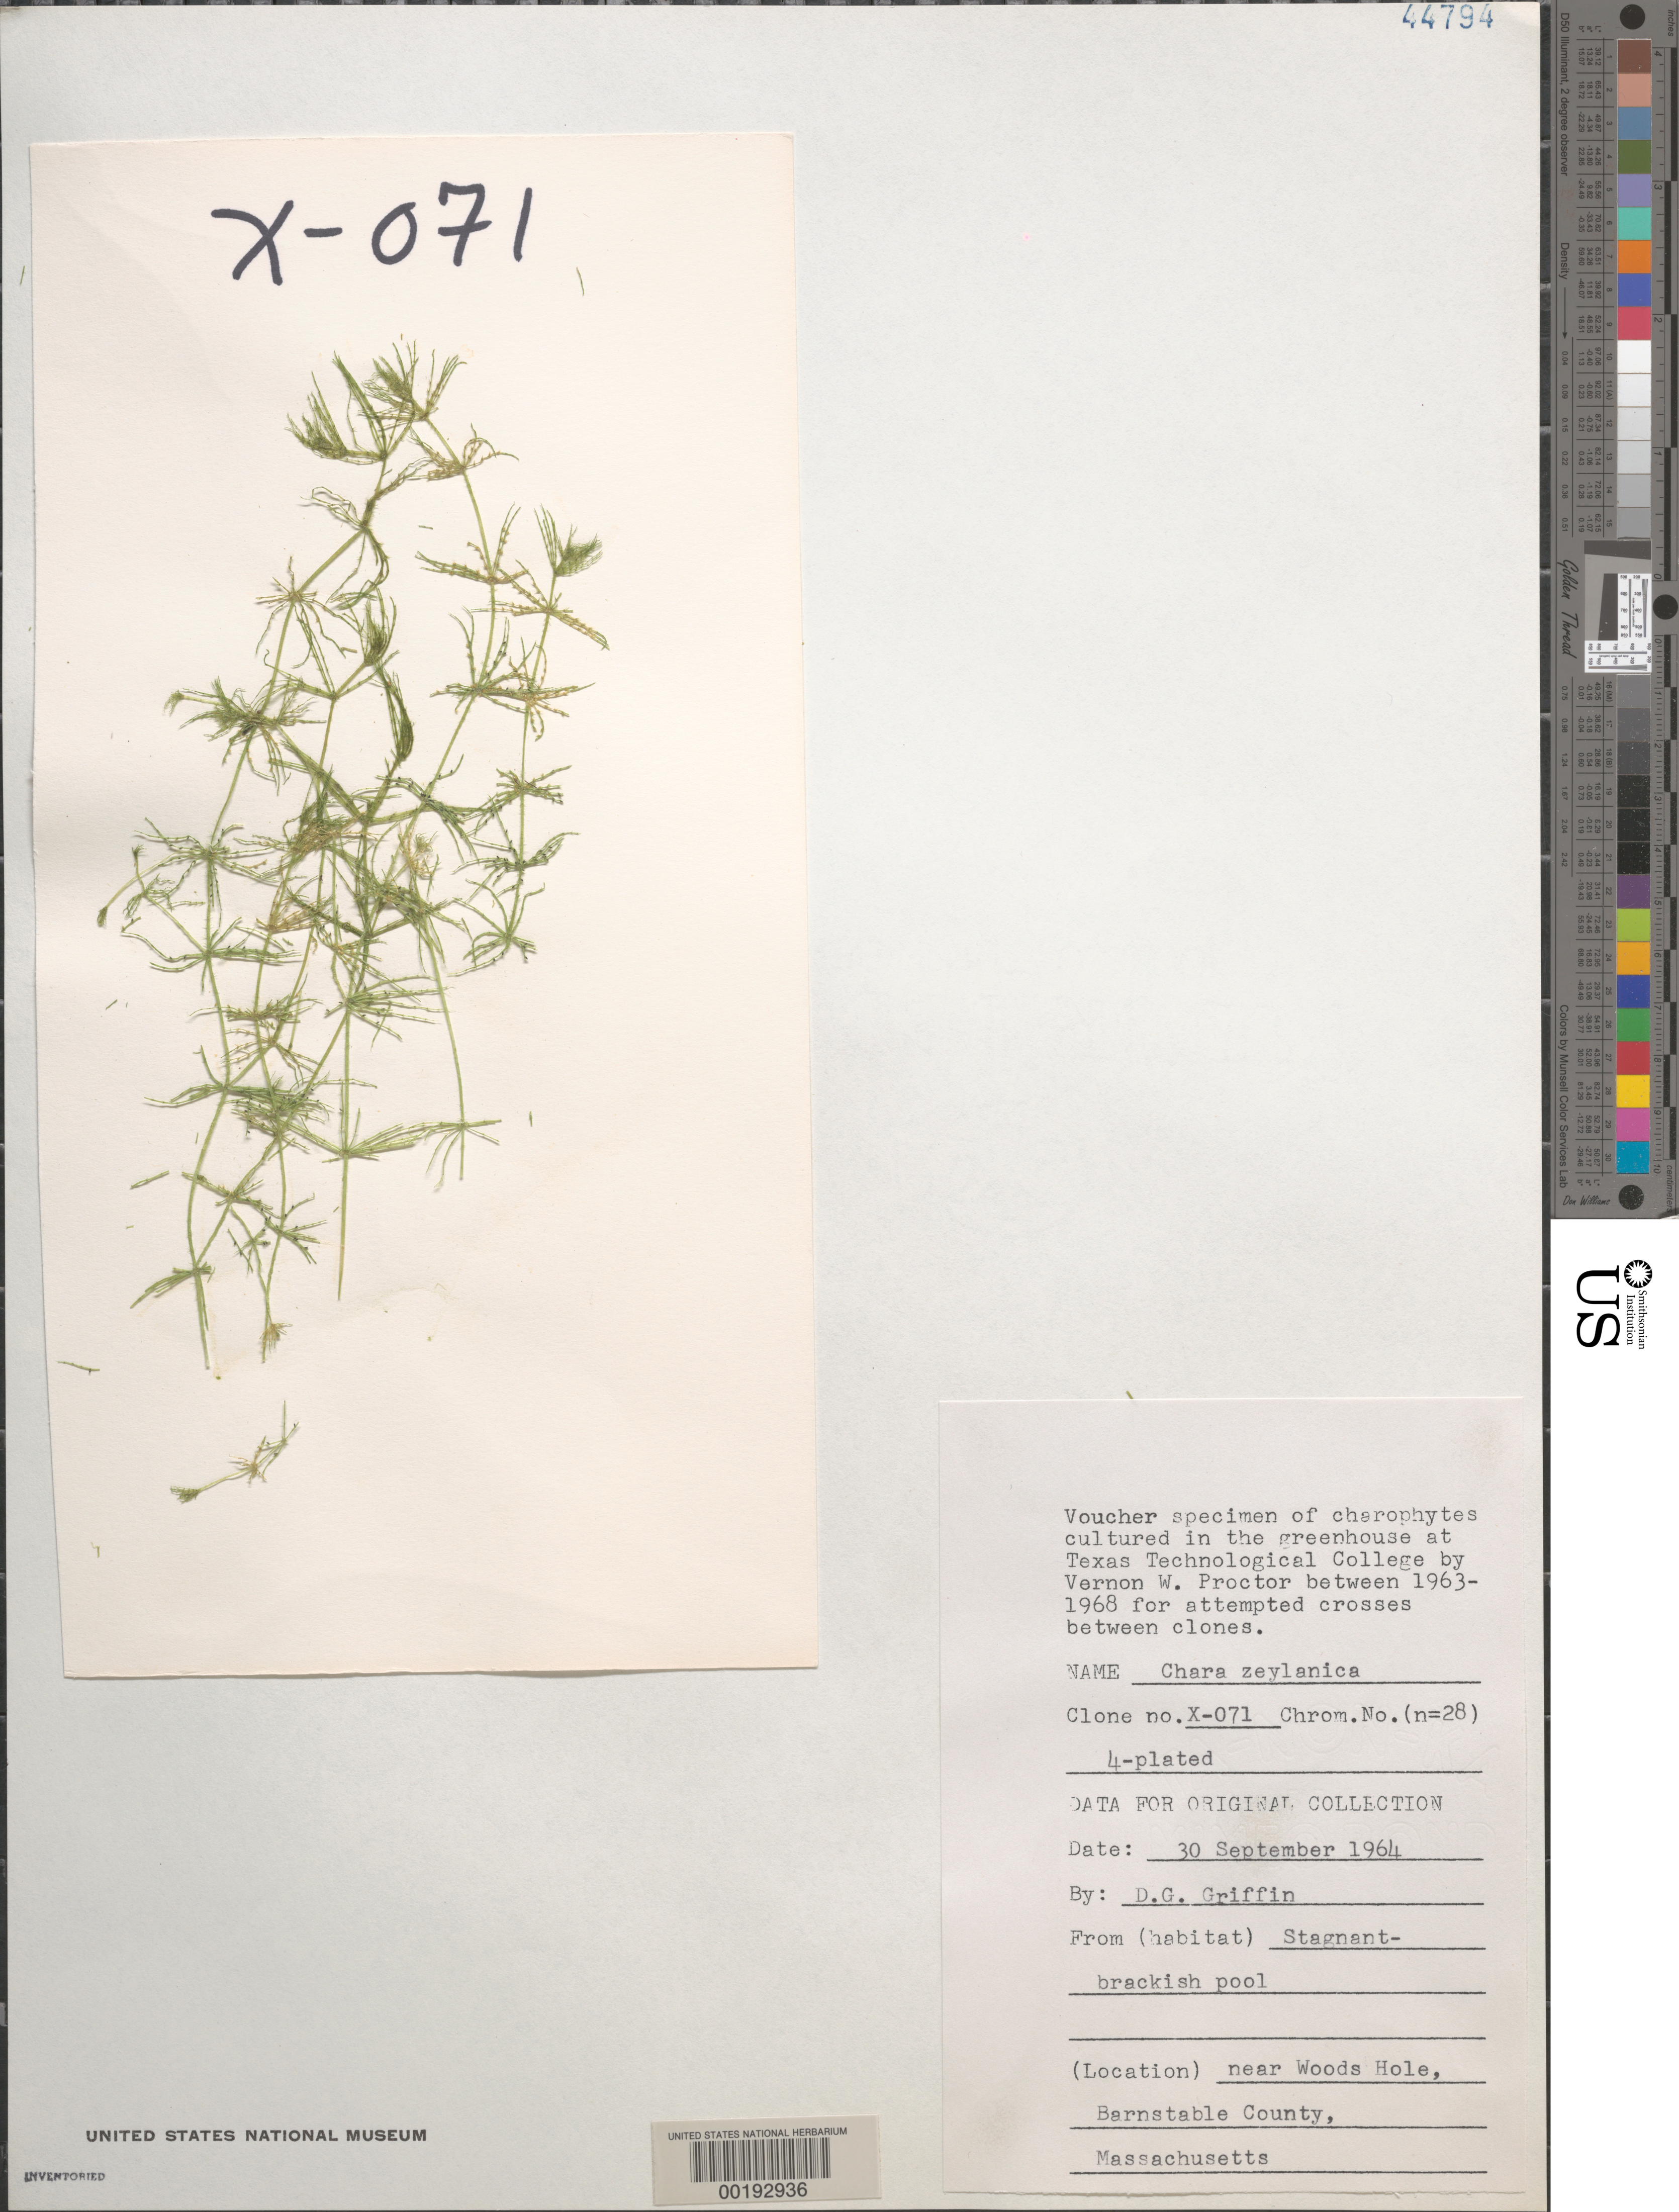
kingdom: Plantae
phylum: Charophyta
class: Charophyceae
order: Charales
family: Characeae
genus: Chara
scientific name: Chara zeylanica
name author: J.G. Klein ex Willd.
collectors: D. G. Griffin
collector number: X-071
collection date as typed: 30 Sep 1964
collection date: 1964-09-30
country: United States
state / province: Massachusetts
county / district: Barnstable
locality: Near Woods Hole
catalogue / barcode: US 44794